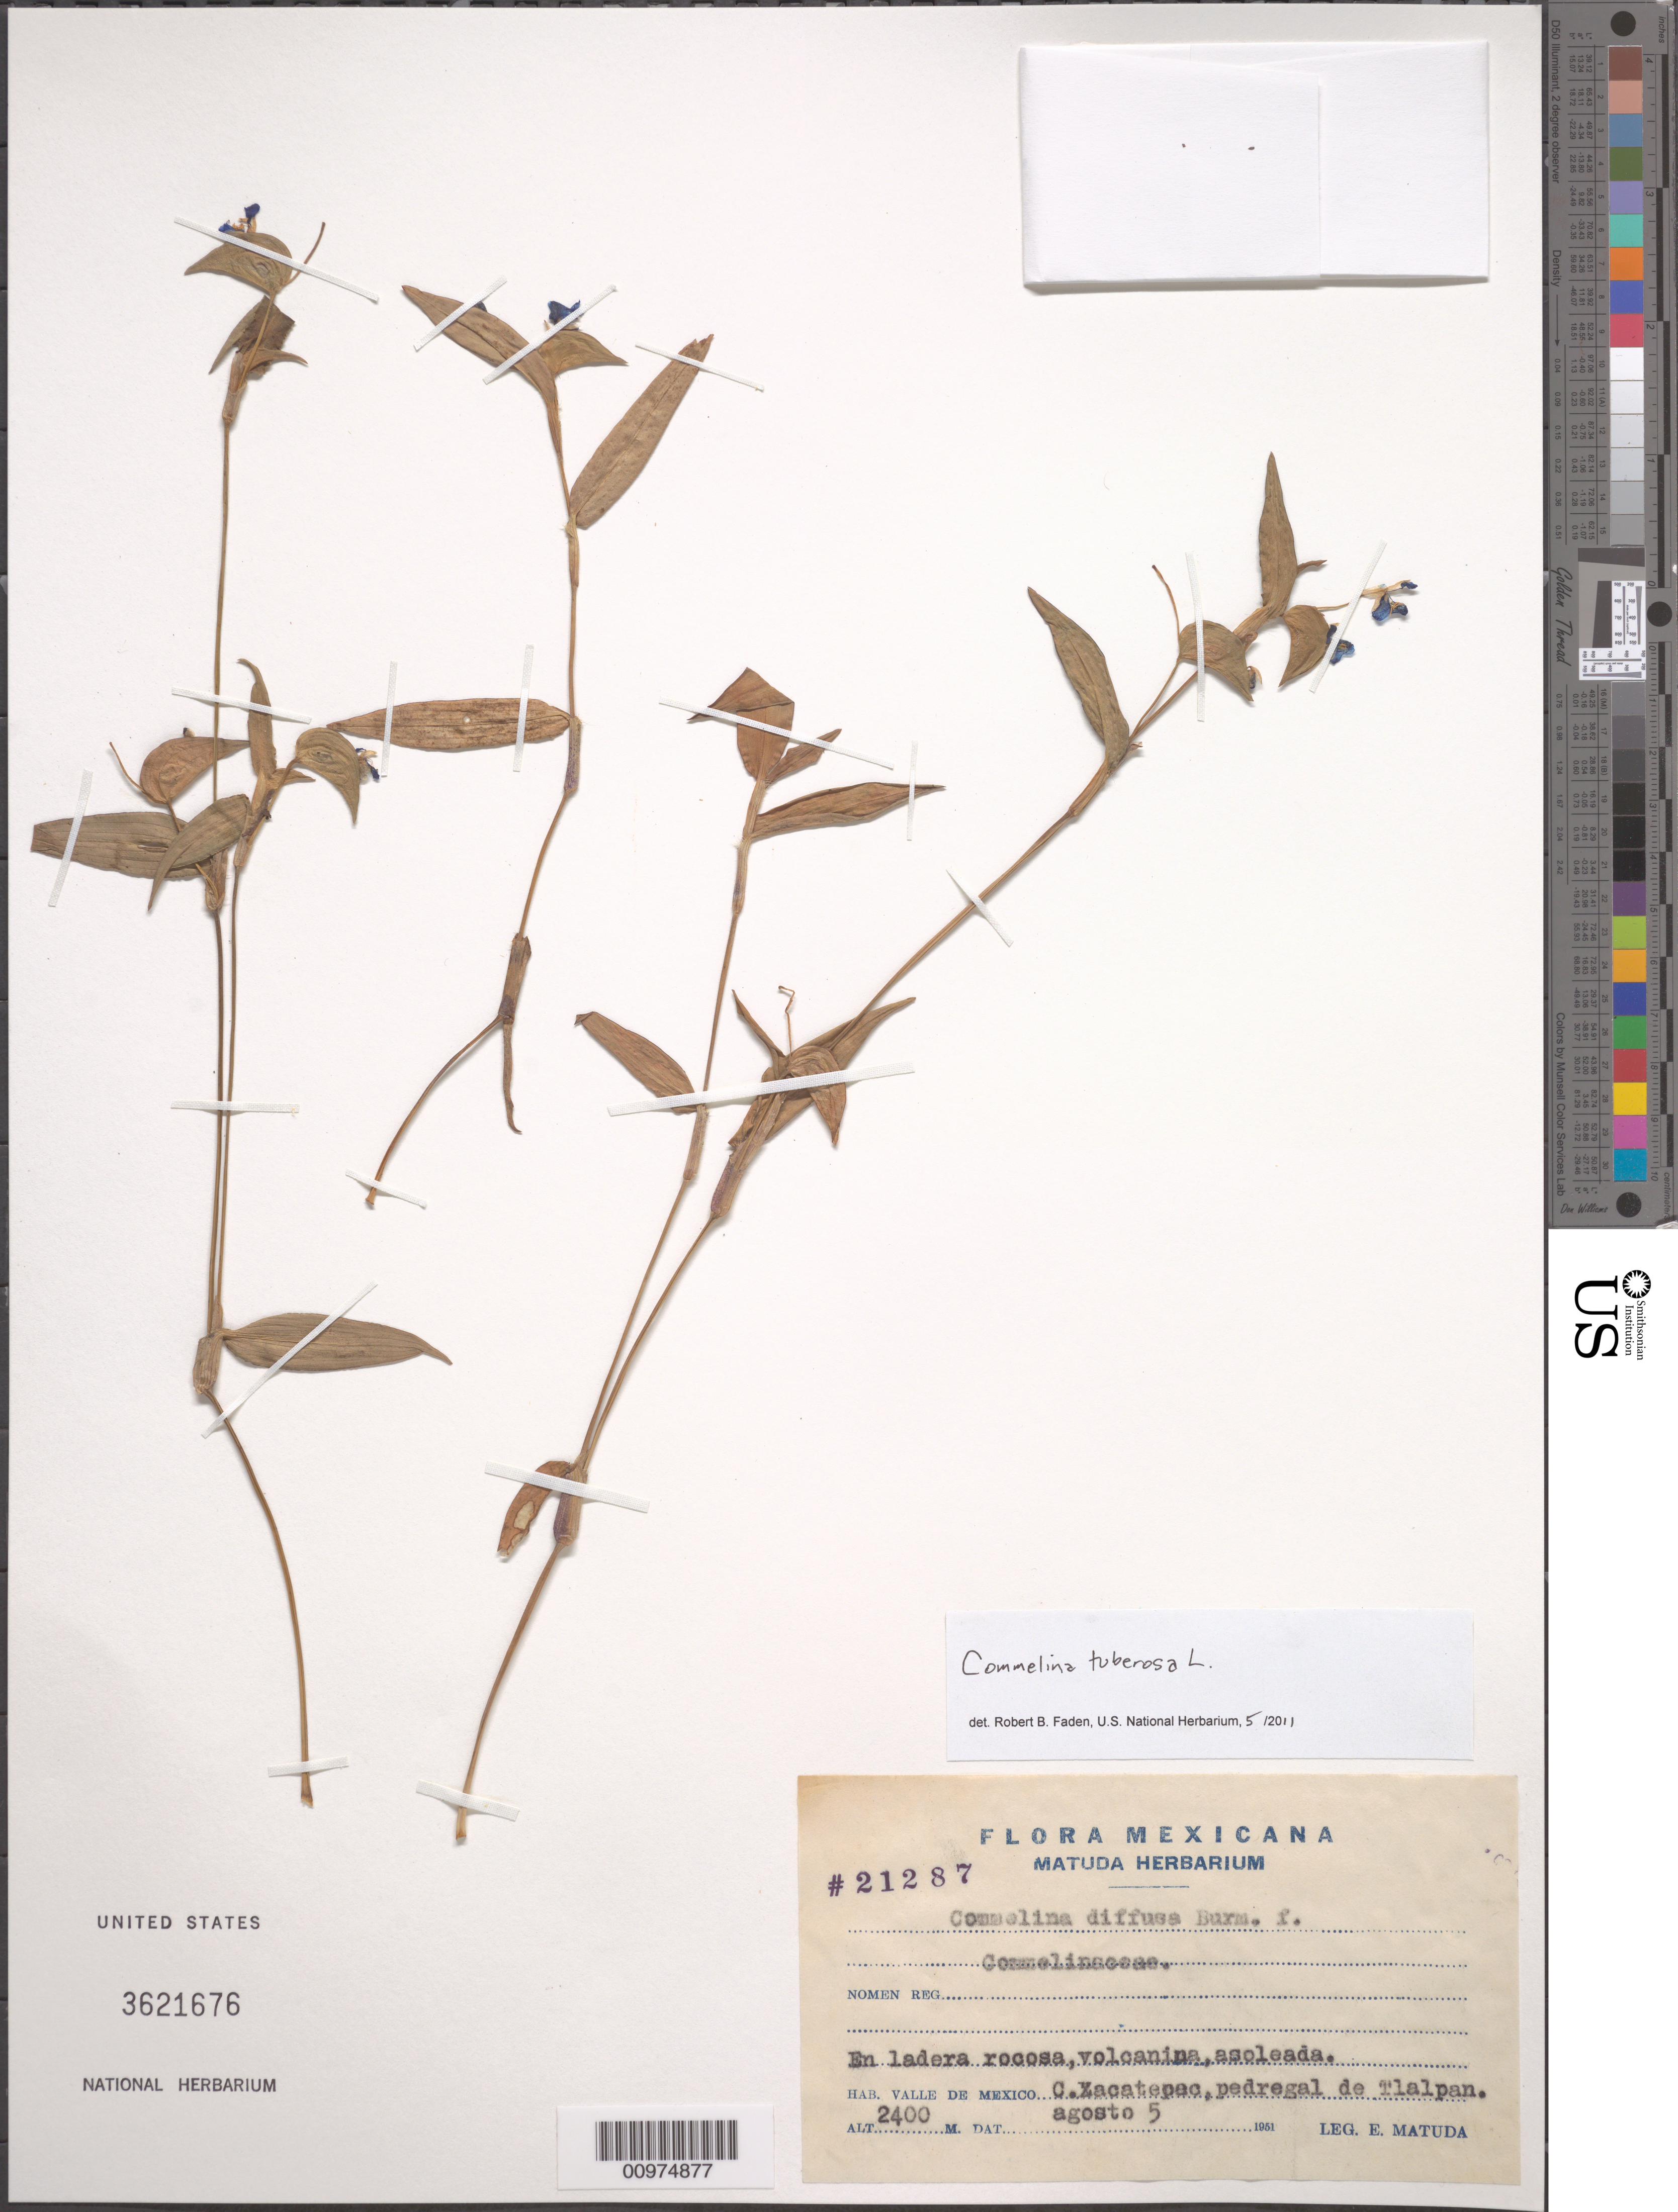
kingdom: Plantae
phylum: Tracheophyta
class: Liliopsida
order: Commelinales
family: Commelinaceae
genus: Commelina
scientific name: Commelina tuberosa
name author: L.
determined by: Faden, Robert B., (US), Smithsonian Institution - National Museum of Natural History (UNITED STATES)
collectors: E. Matuda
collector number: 21287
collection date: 1951-08-05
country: Mexico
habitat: En ladera rocosa, volcanina, ascleadaHab. Valle de Mexico C. Xacatepec, pedregal de Tlalpan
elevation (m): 2400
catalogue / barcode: US 3621676